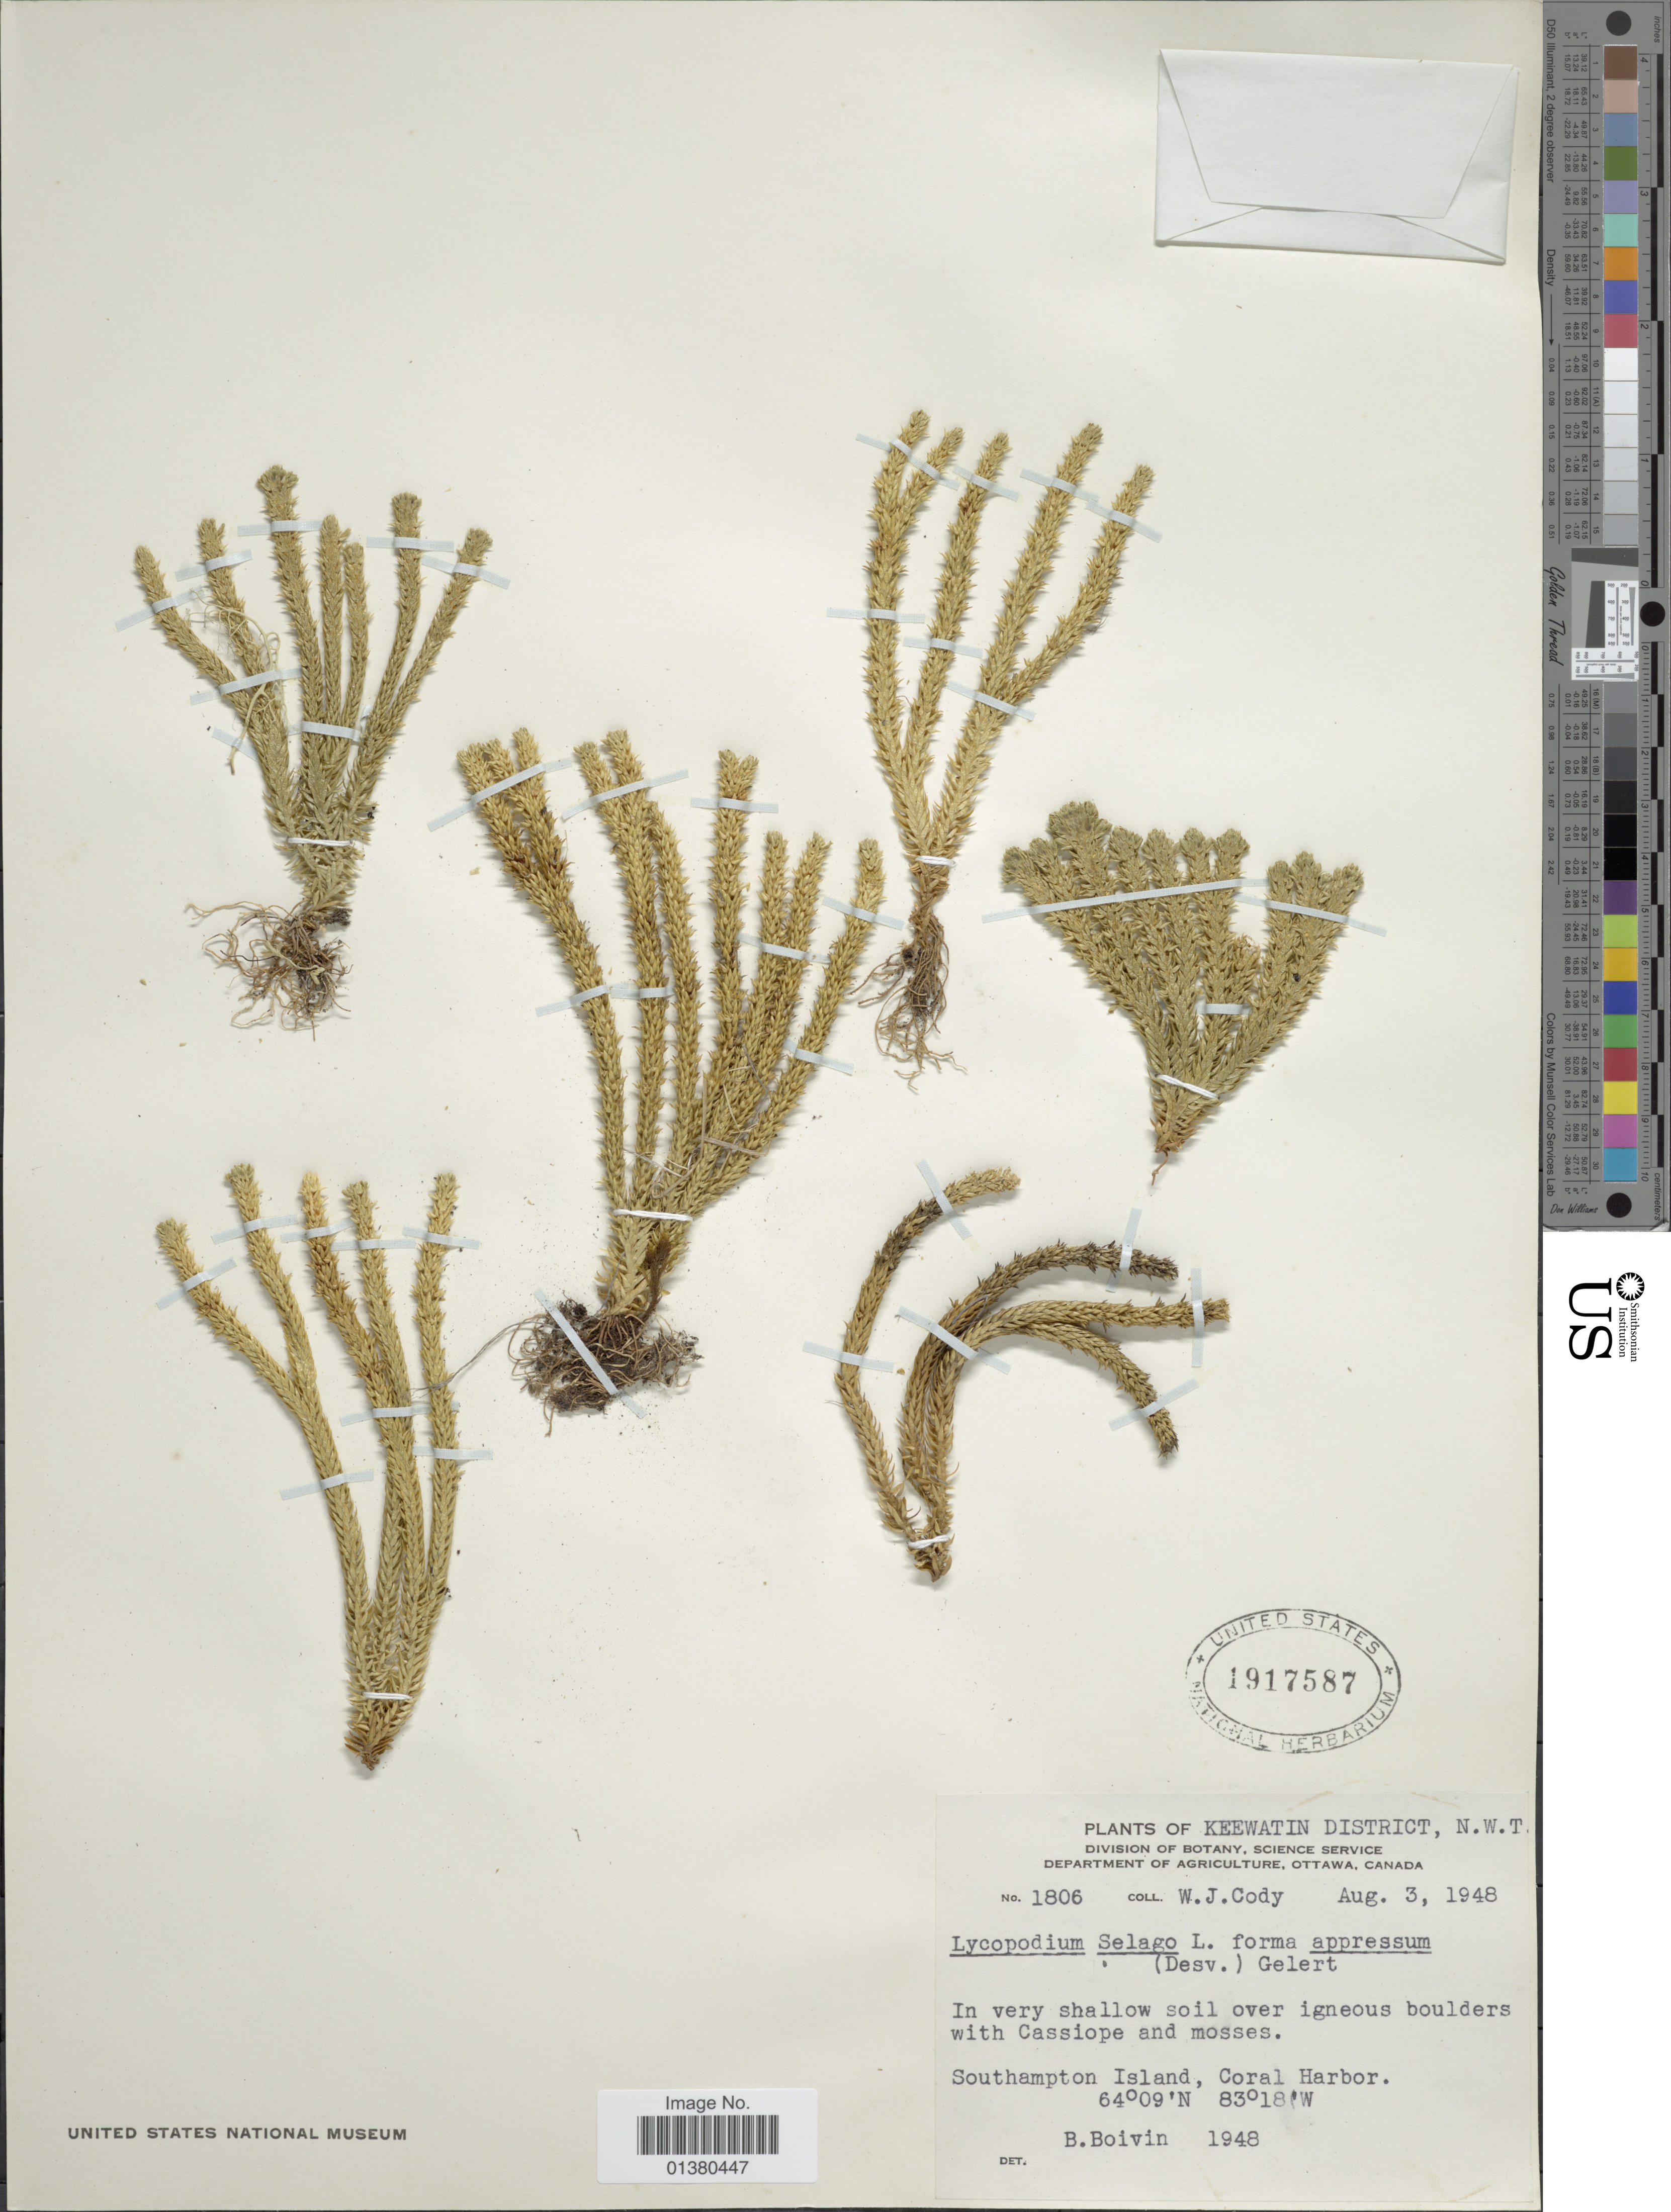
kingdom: Plantae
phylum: Tracheophyta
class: Lycopodiopsida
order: Lycopodiales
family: Lycopodiaceae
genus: Huperzia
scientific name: Huperzia selago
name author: (L.) Bernh. ex Schrank & Mart.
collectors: W. Cody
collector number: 1806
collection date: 1948-08-03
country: Canada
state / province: Northwest Territories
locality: Keewatin District, Southhampton Island, Coral Harbor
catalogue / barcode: US 1917587